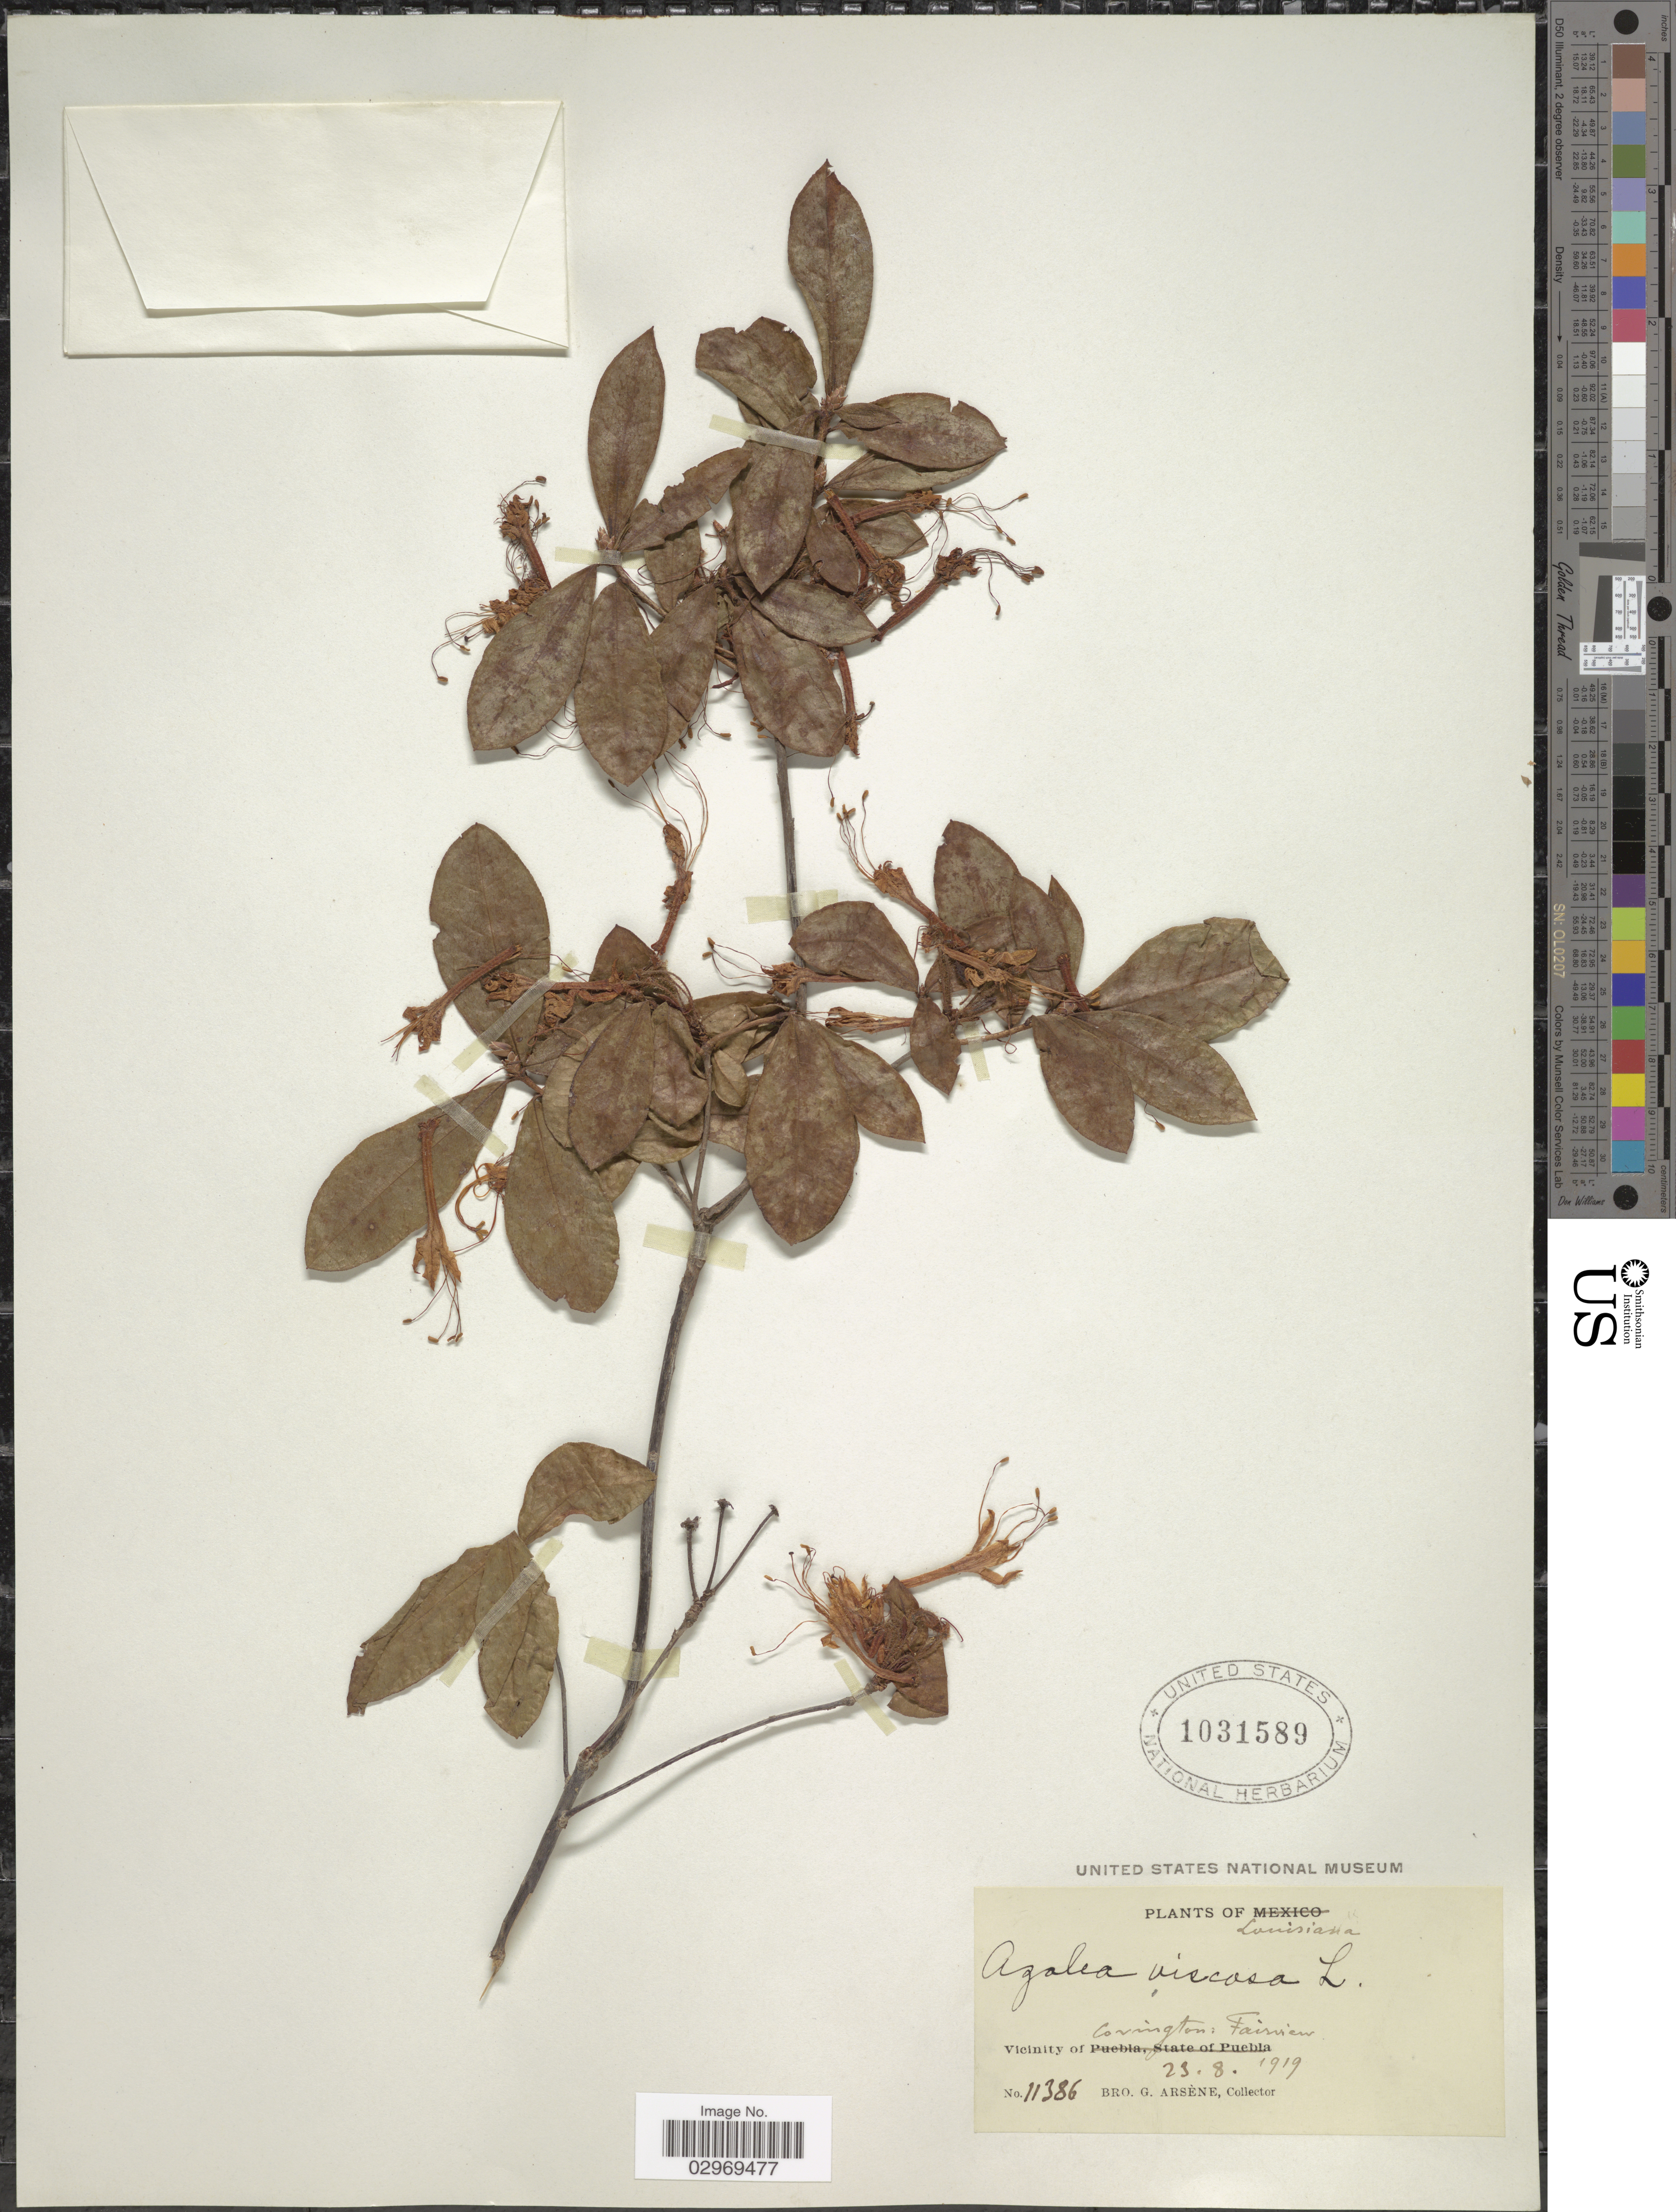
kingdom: Plantae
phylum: Tracheophyta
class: Magnoliopsida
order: Ericales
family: Ericaceae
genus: Rhododendron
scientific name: Rhododendron viscosum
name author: (L.) Torr.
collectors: Bro. G. Arsène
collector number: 11386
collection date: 1919-08-23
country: United States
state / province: Louisiana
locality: Vicinity of Covington, Fairview.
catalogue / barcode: US 1031589